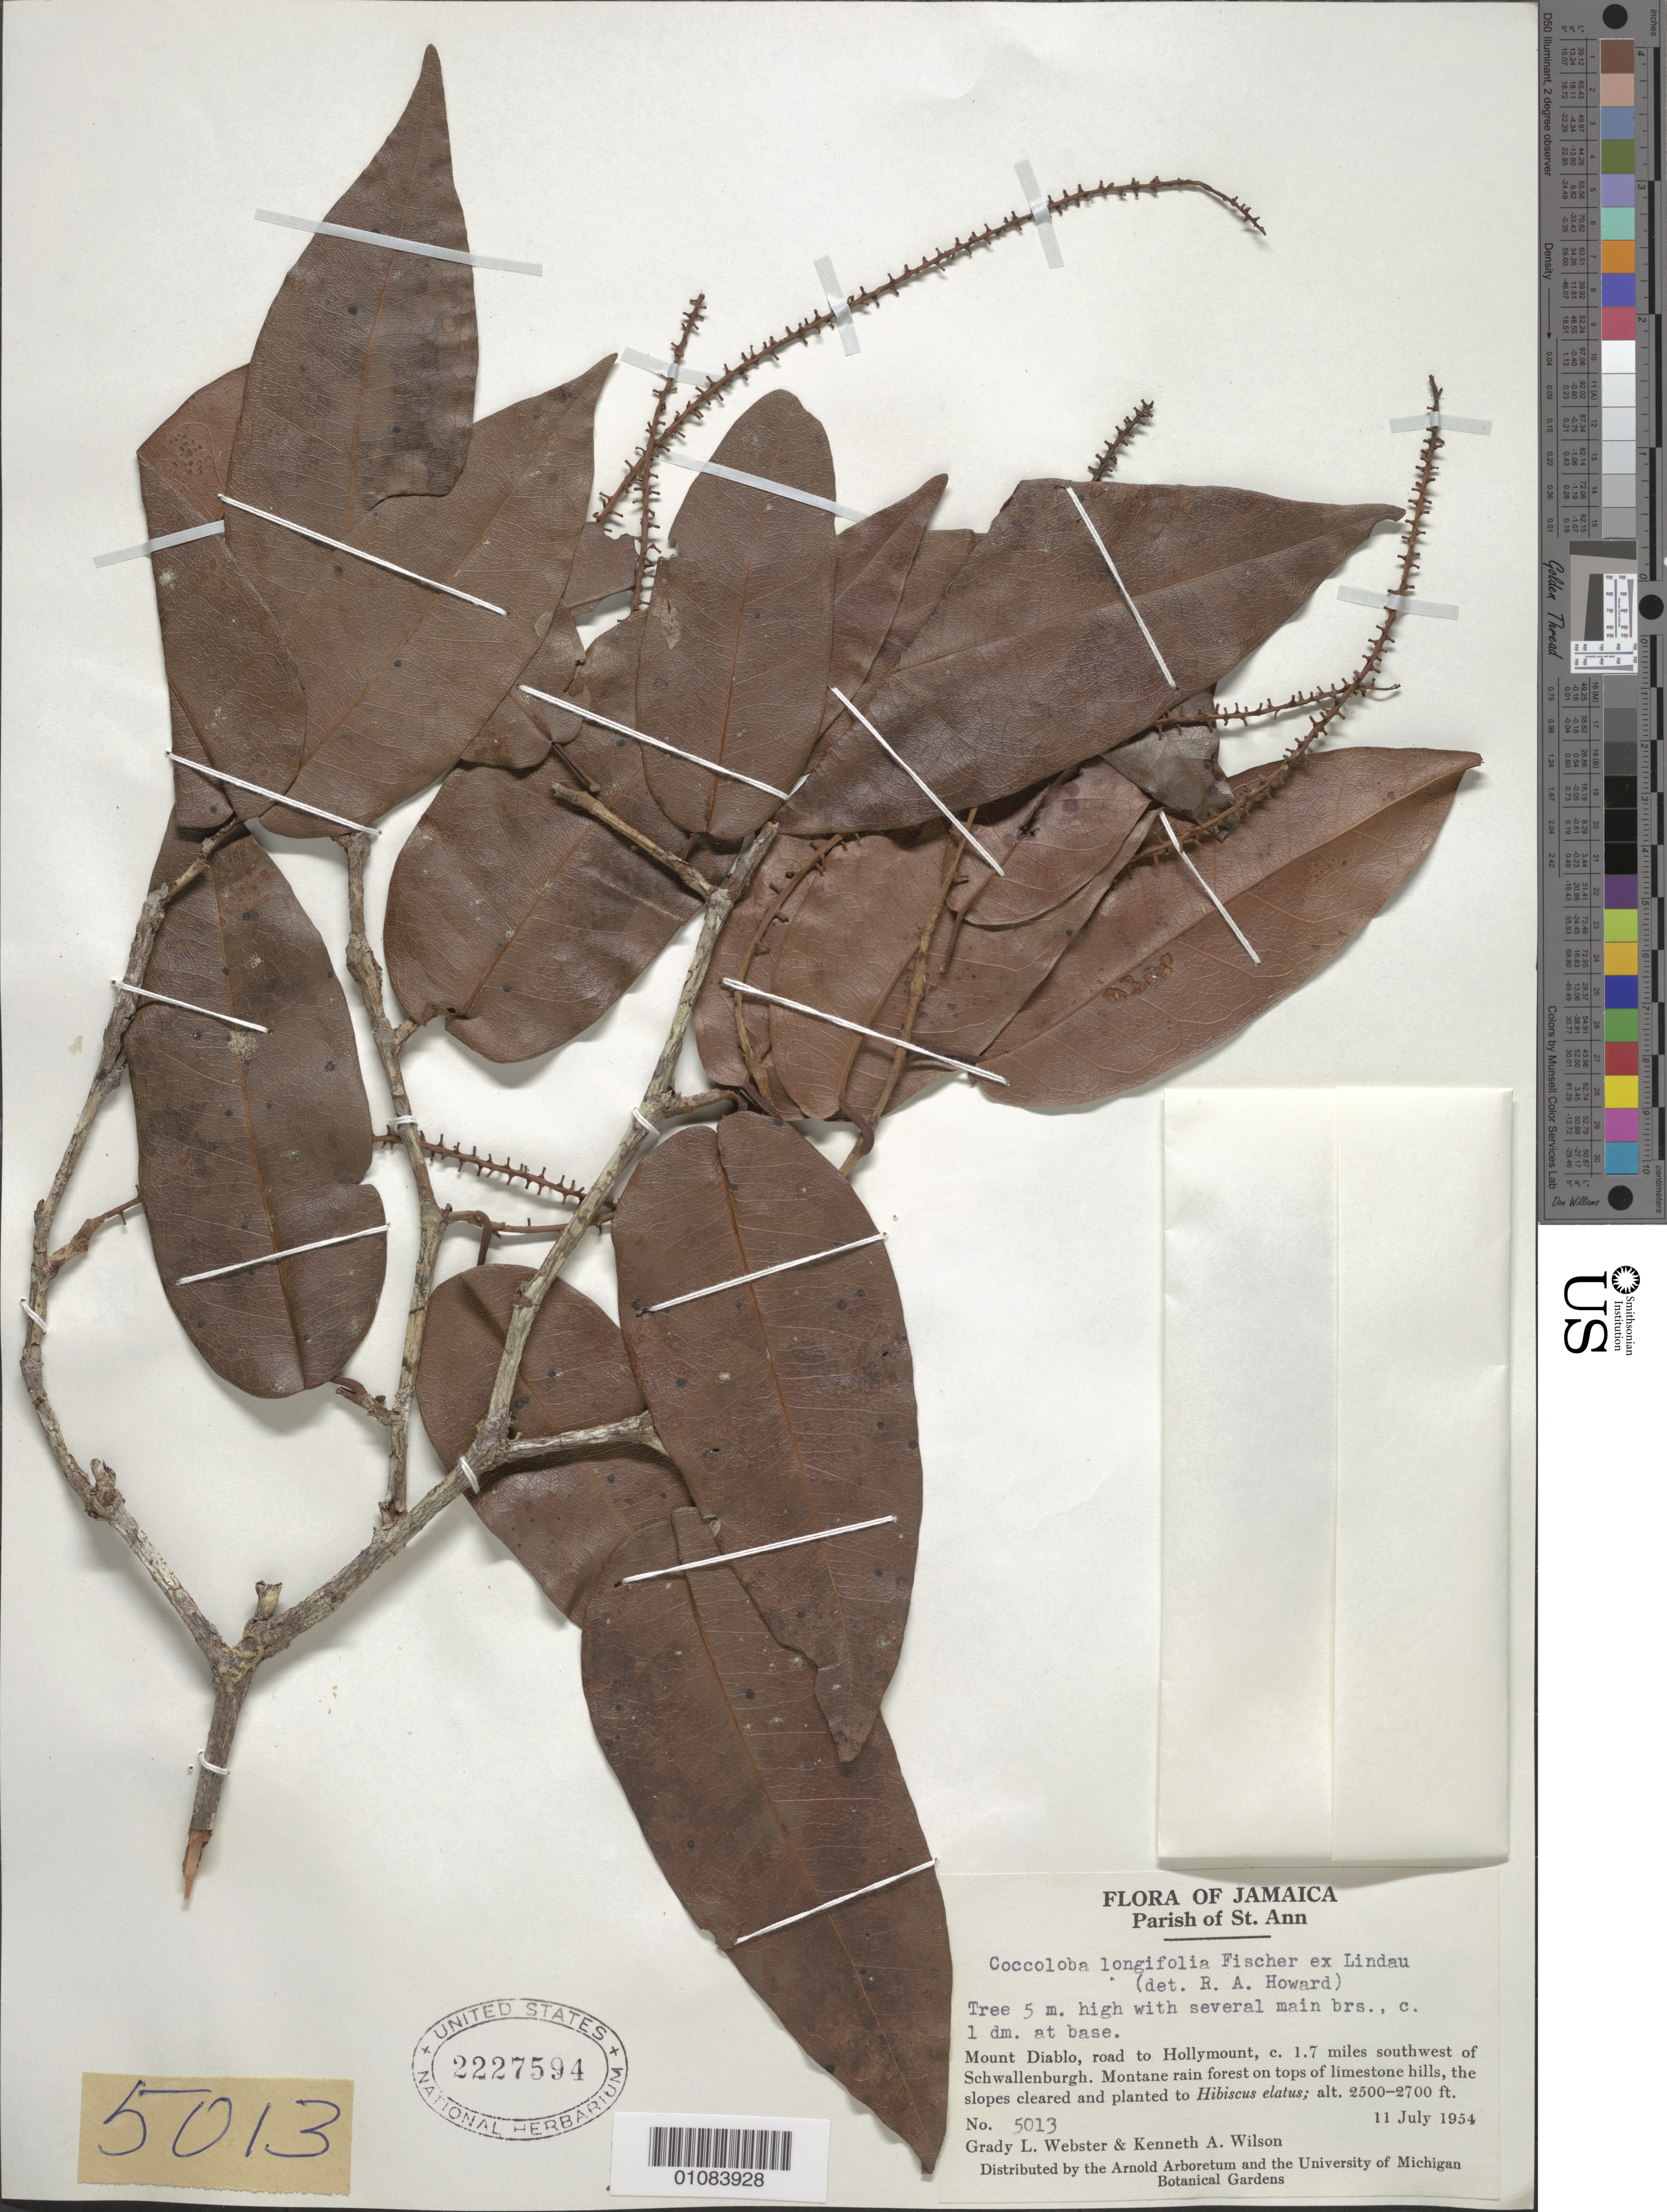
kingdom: Plantae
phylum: Tracheophyta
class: Magnoliopsida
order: Caryophyllales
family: Polygonaceae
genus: Coccoloba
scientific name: Coccoloba longifolia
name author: Fisch. ex Lindau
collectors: G. L. Webster & K. A. Wilson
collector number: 5013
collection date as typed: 11 Jul 1954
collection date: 1954-07-11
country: Jamaica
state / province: Saint Ann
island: Jamaica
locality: Mount Diablo, road to HOllymount, c. 1.7 miles southwest of Schwallenburgh.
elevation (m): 762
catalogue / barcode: US 2227594